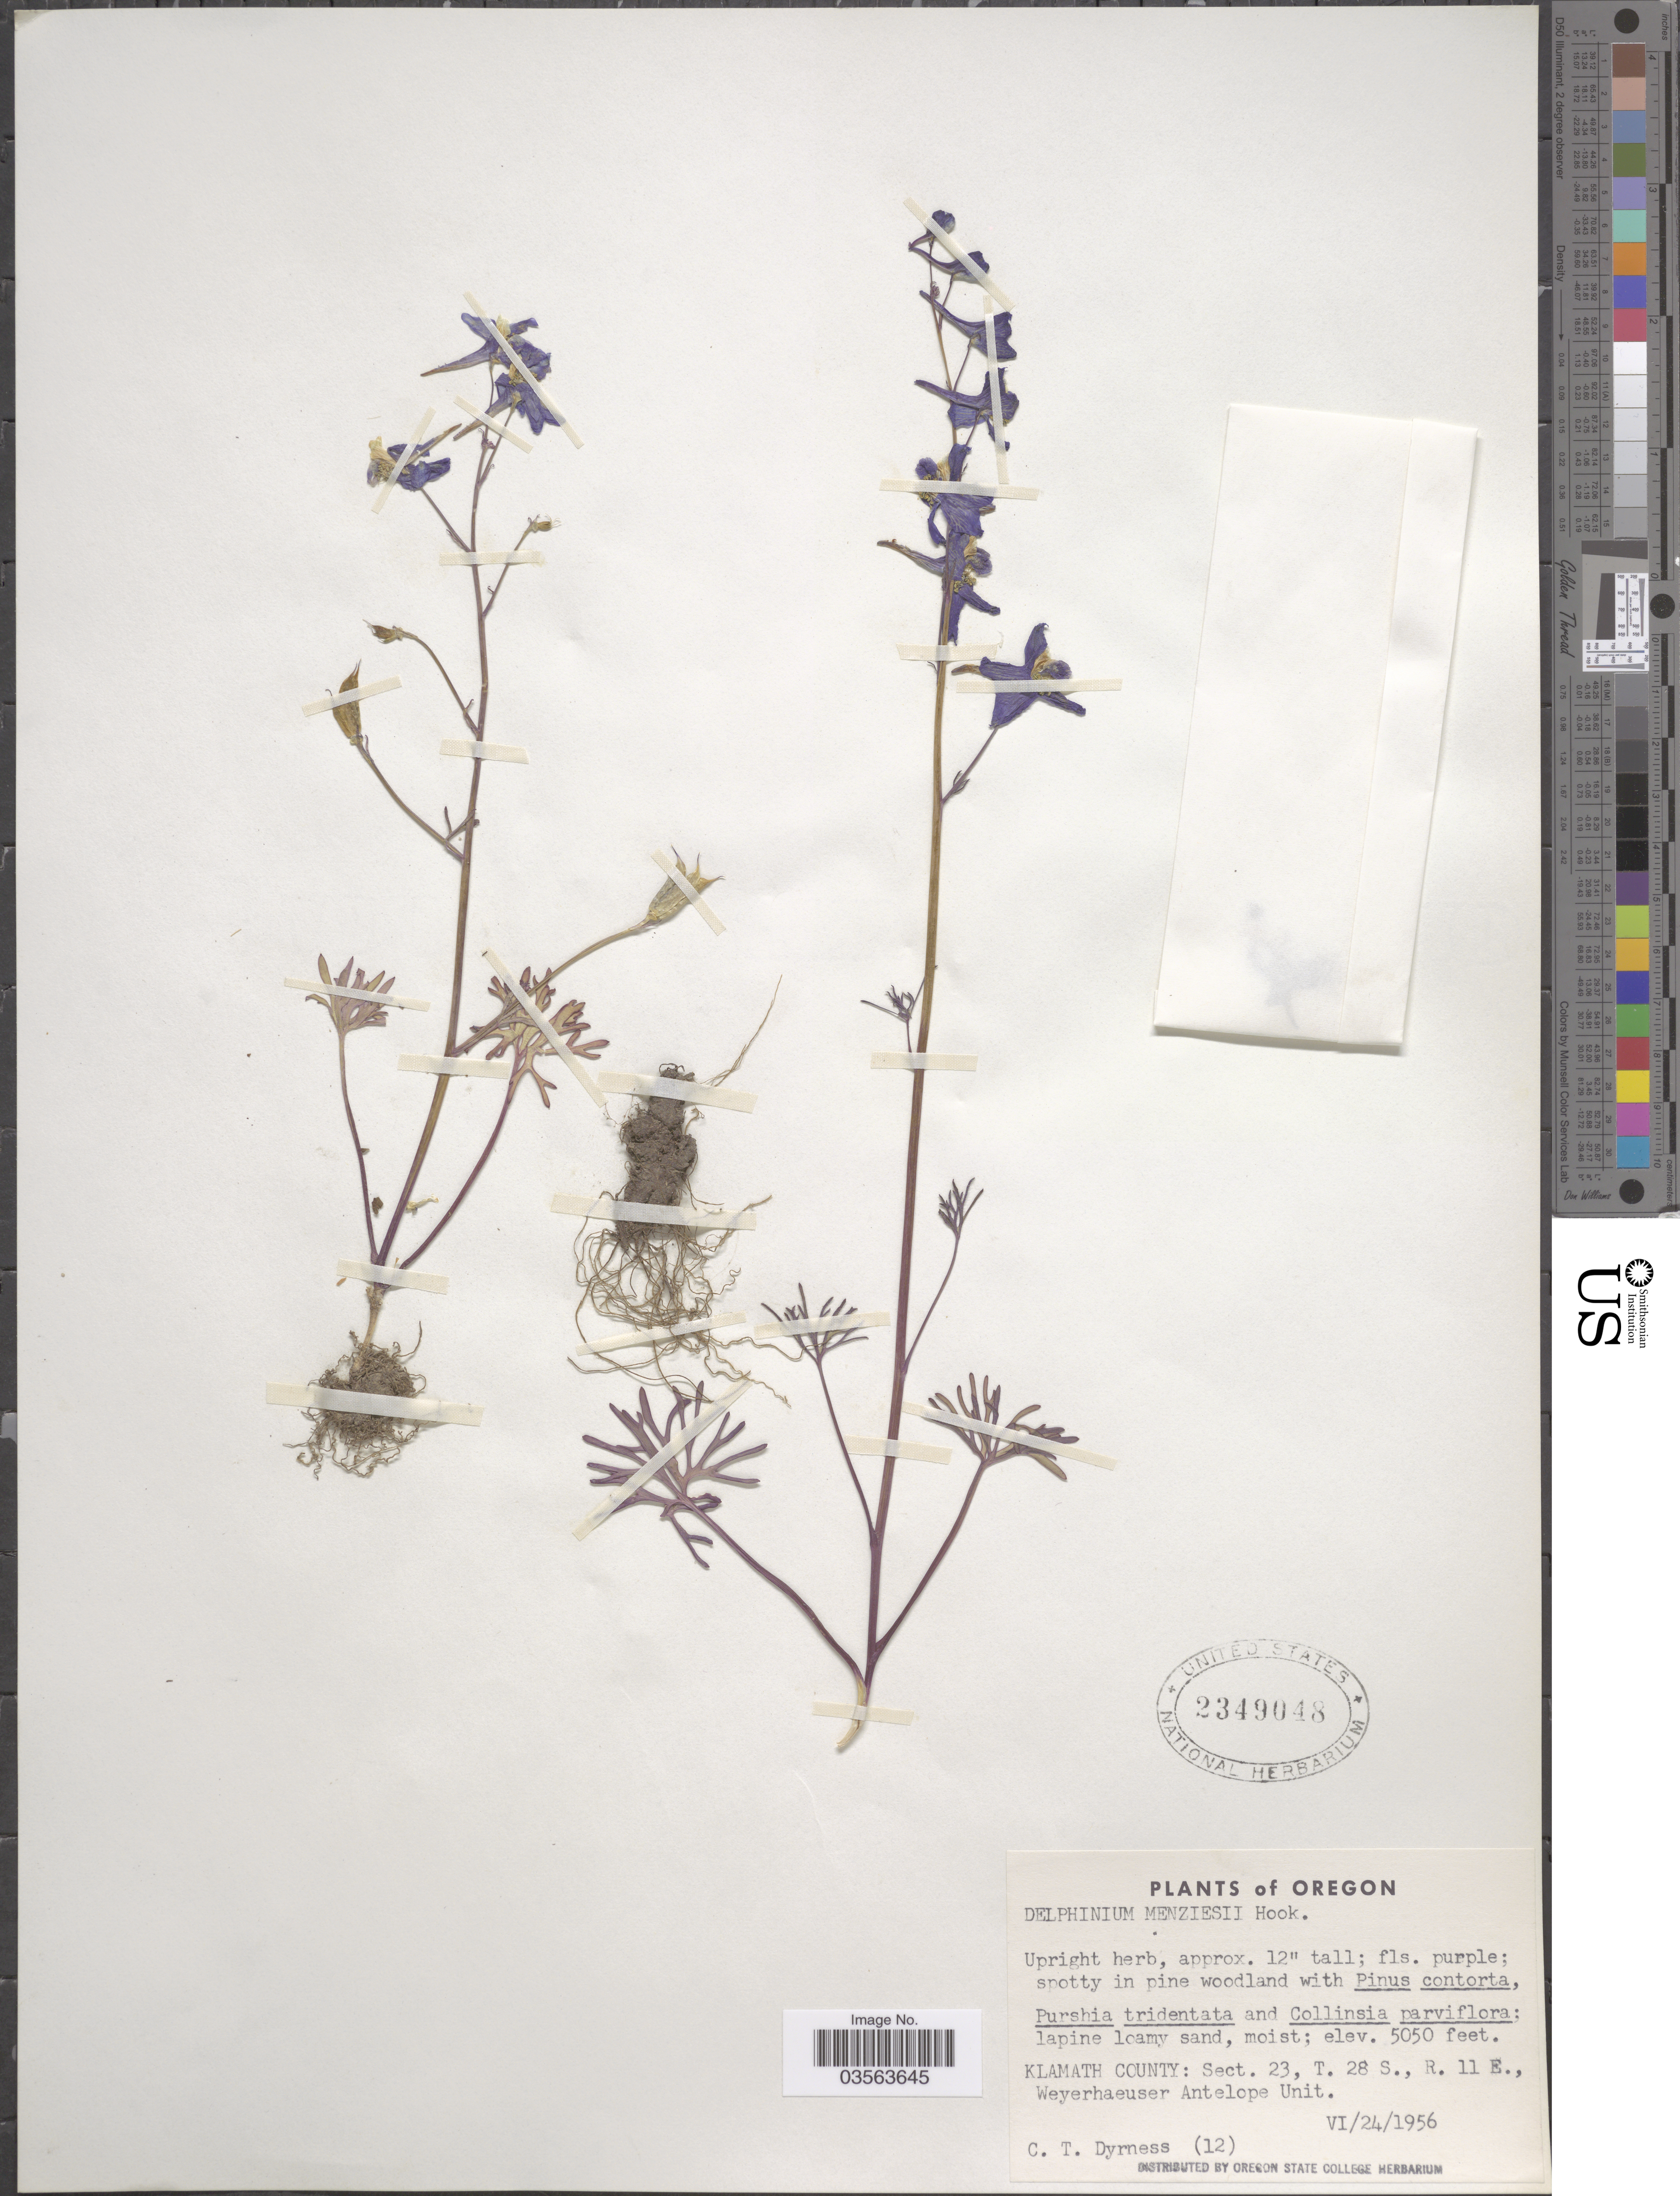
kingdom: Plantae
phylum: Tracheophyta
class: Magnoliopsida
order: Ranunculales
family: Ranunculaceae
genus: Delphinium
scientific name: Delphinium menziesii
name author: DC.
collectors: C. Dyrness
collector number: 12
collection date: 1956-06-24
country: United States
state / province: Oregon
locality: Klamath County: Sect. 23, T. 28 S., R. 11 E., Weyerhæuser Antelope Unit.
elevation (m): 1539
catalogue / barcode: US 2349048